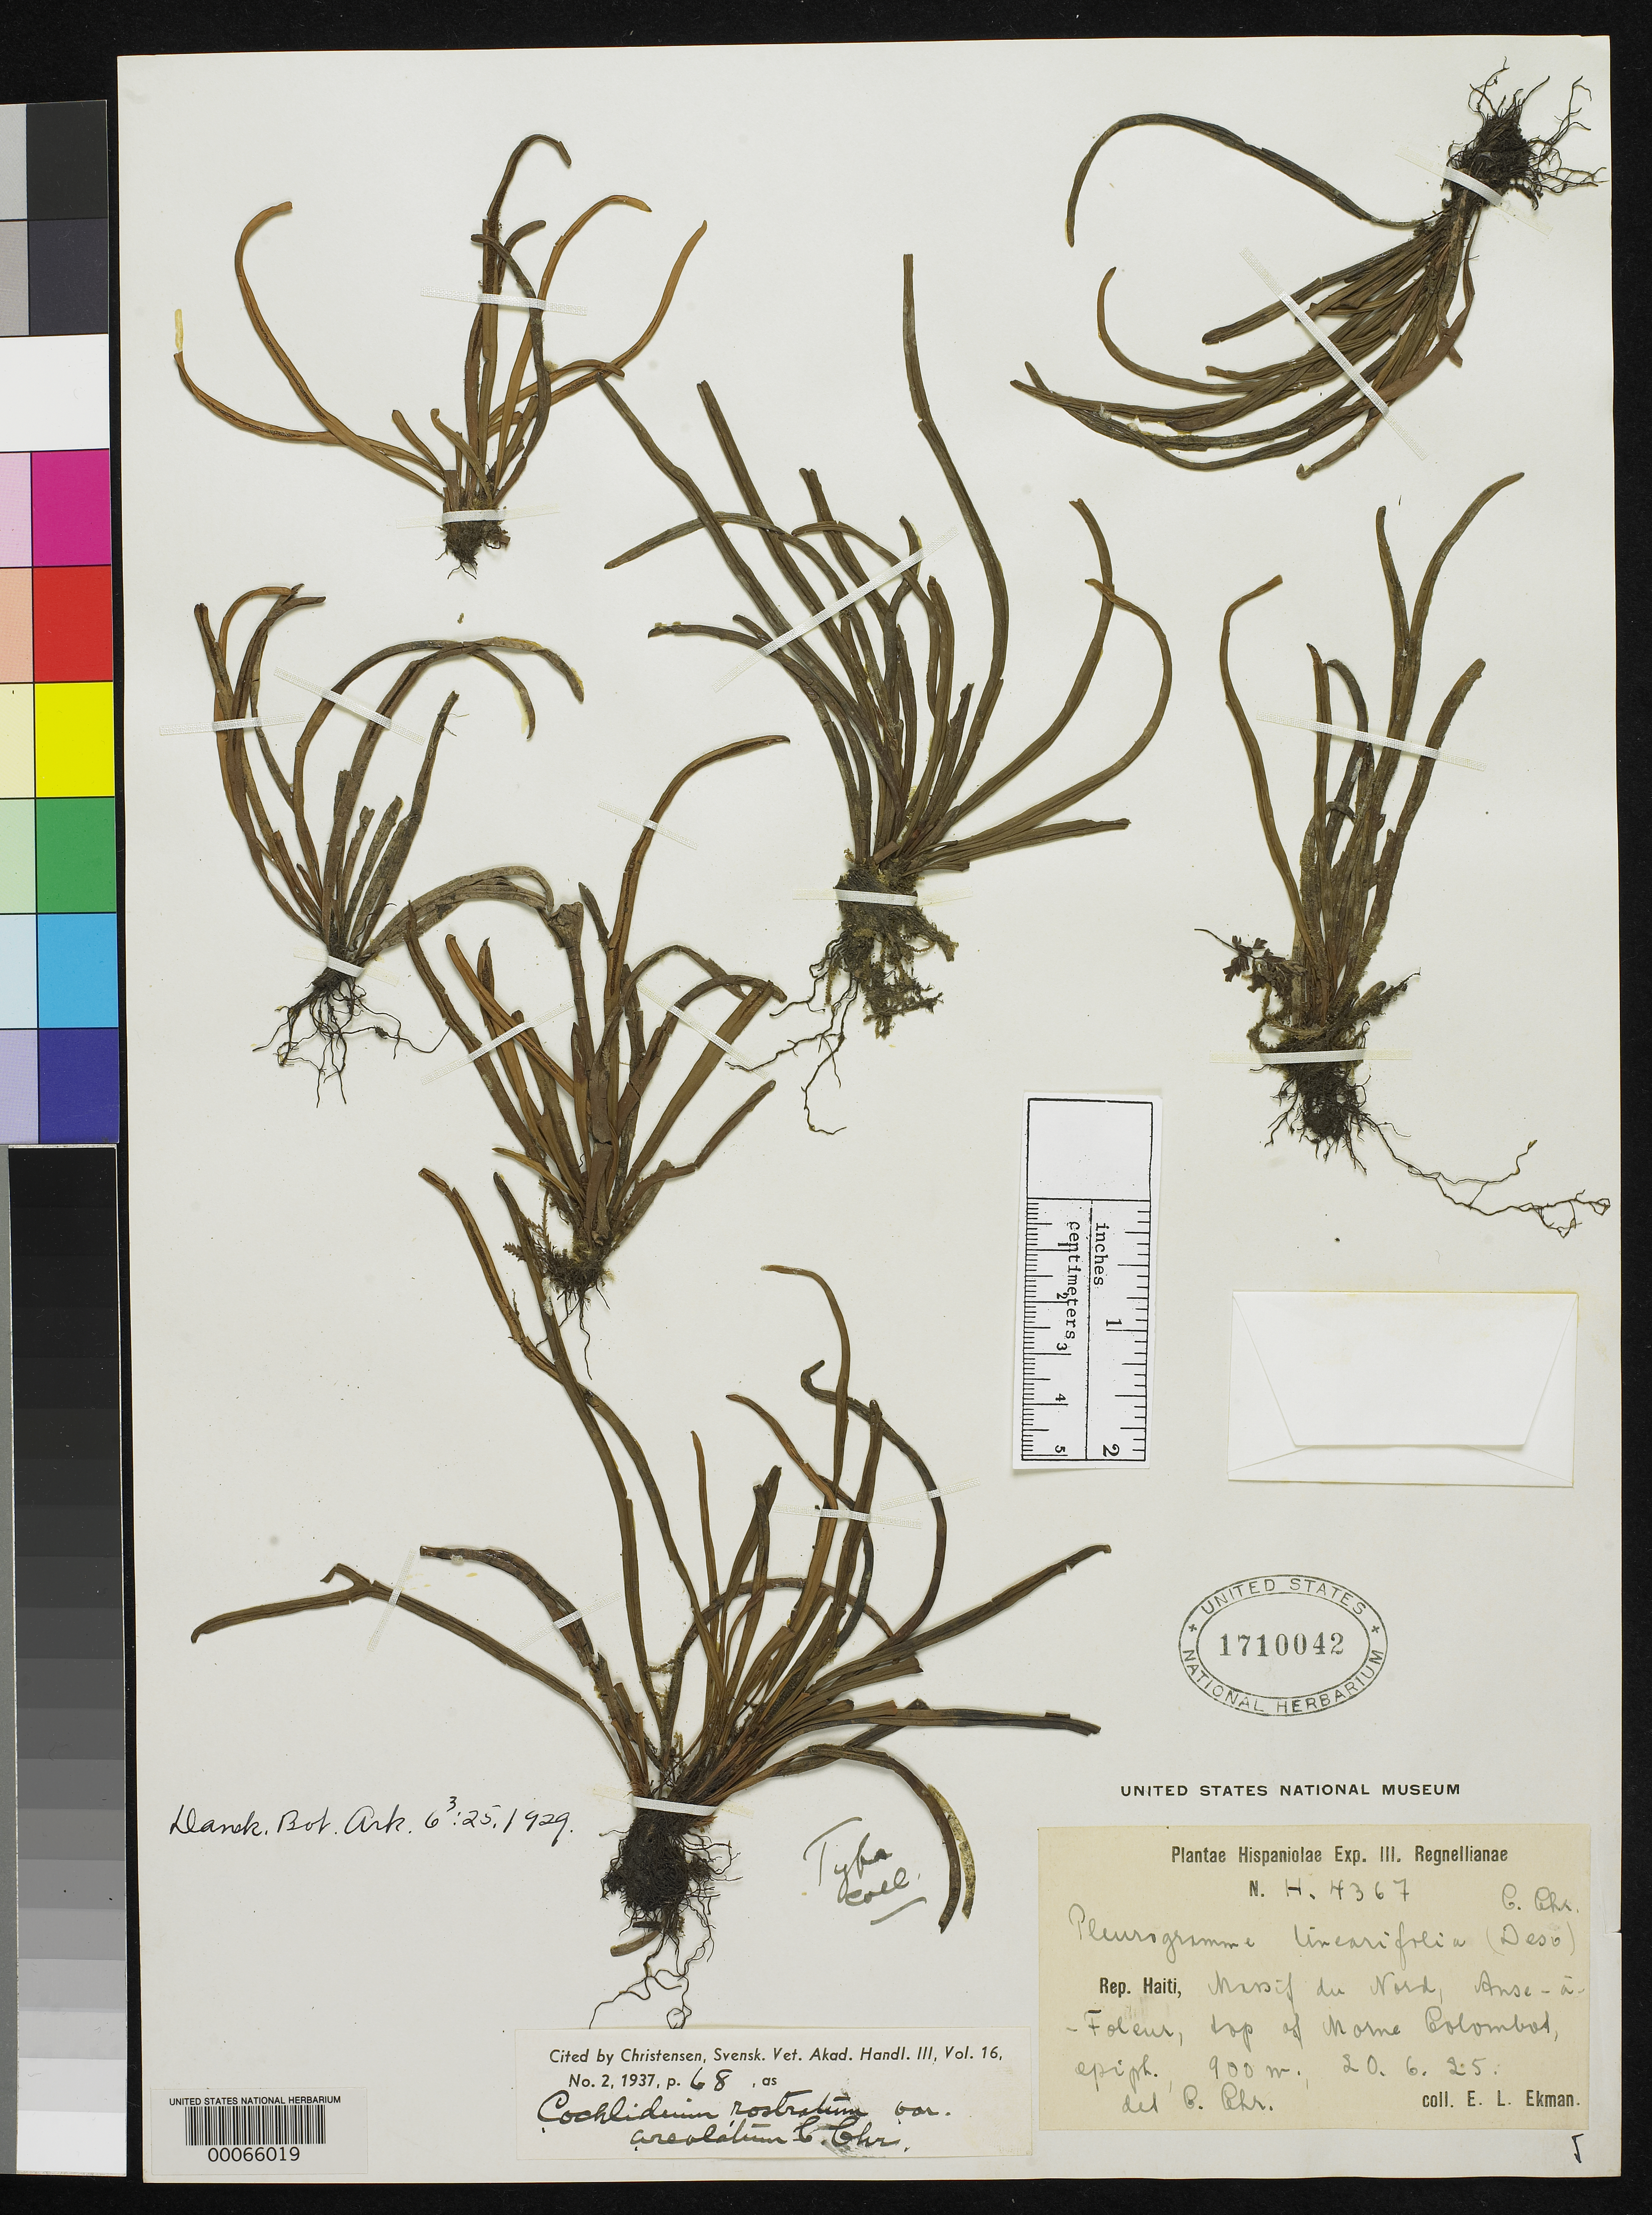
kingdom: Plantae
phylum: Tracheophyta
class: Polypodiopsida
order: Polypodiales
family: Polypodiaceae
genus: Cochlidium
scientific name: Cochlidium rostratum var. areolatum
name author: C. Chr.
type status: Type Collection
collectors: E. L. Ekman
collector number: H4367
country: Haiti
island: Hispaniola Island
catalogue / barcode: US 1710042